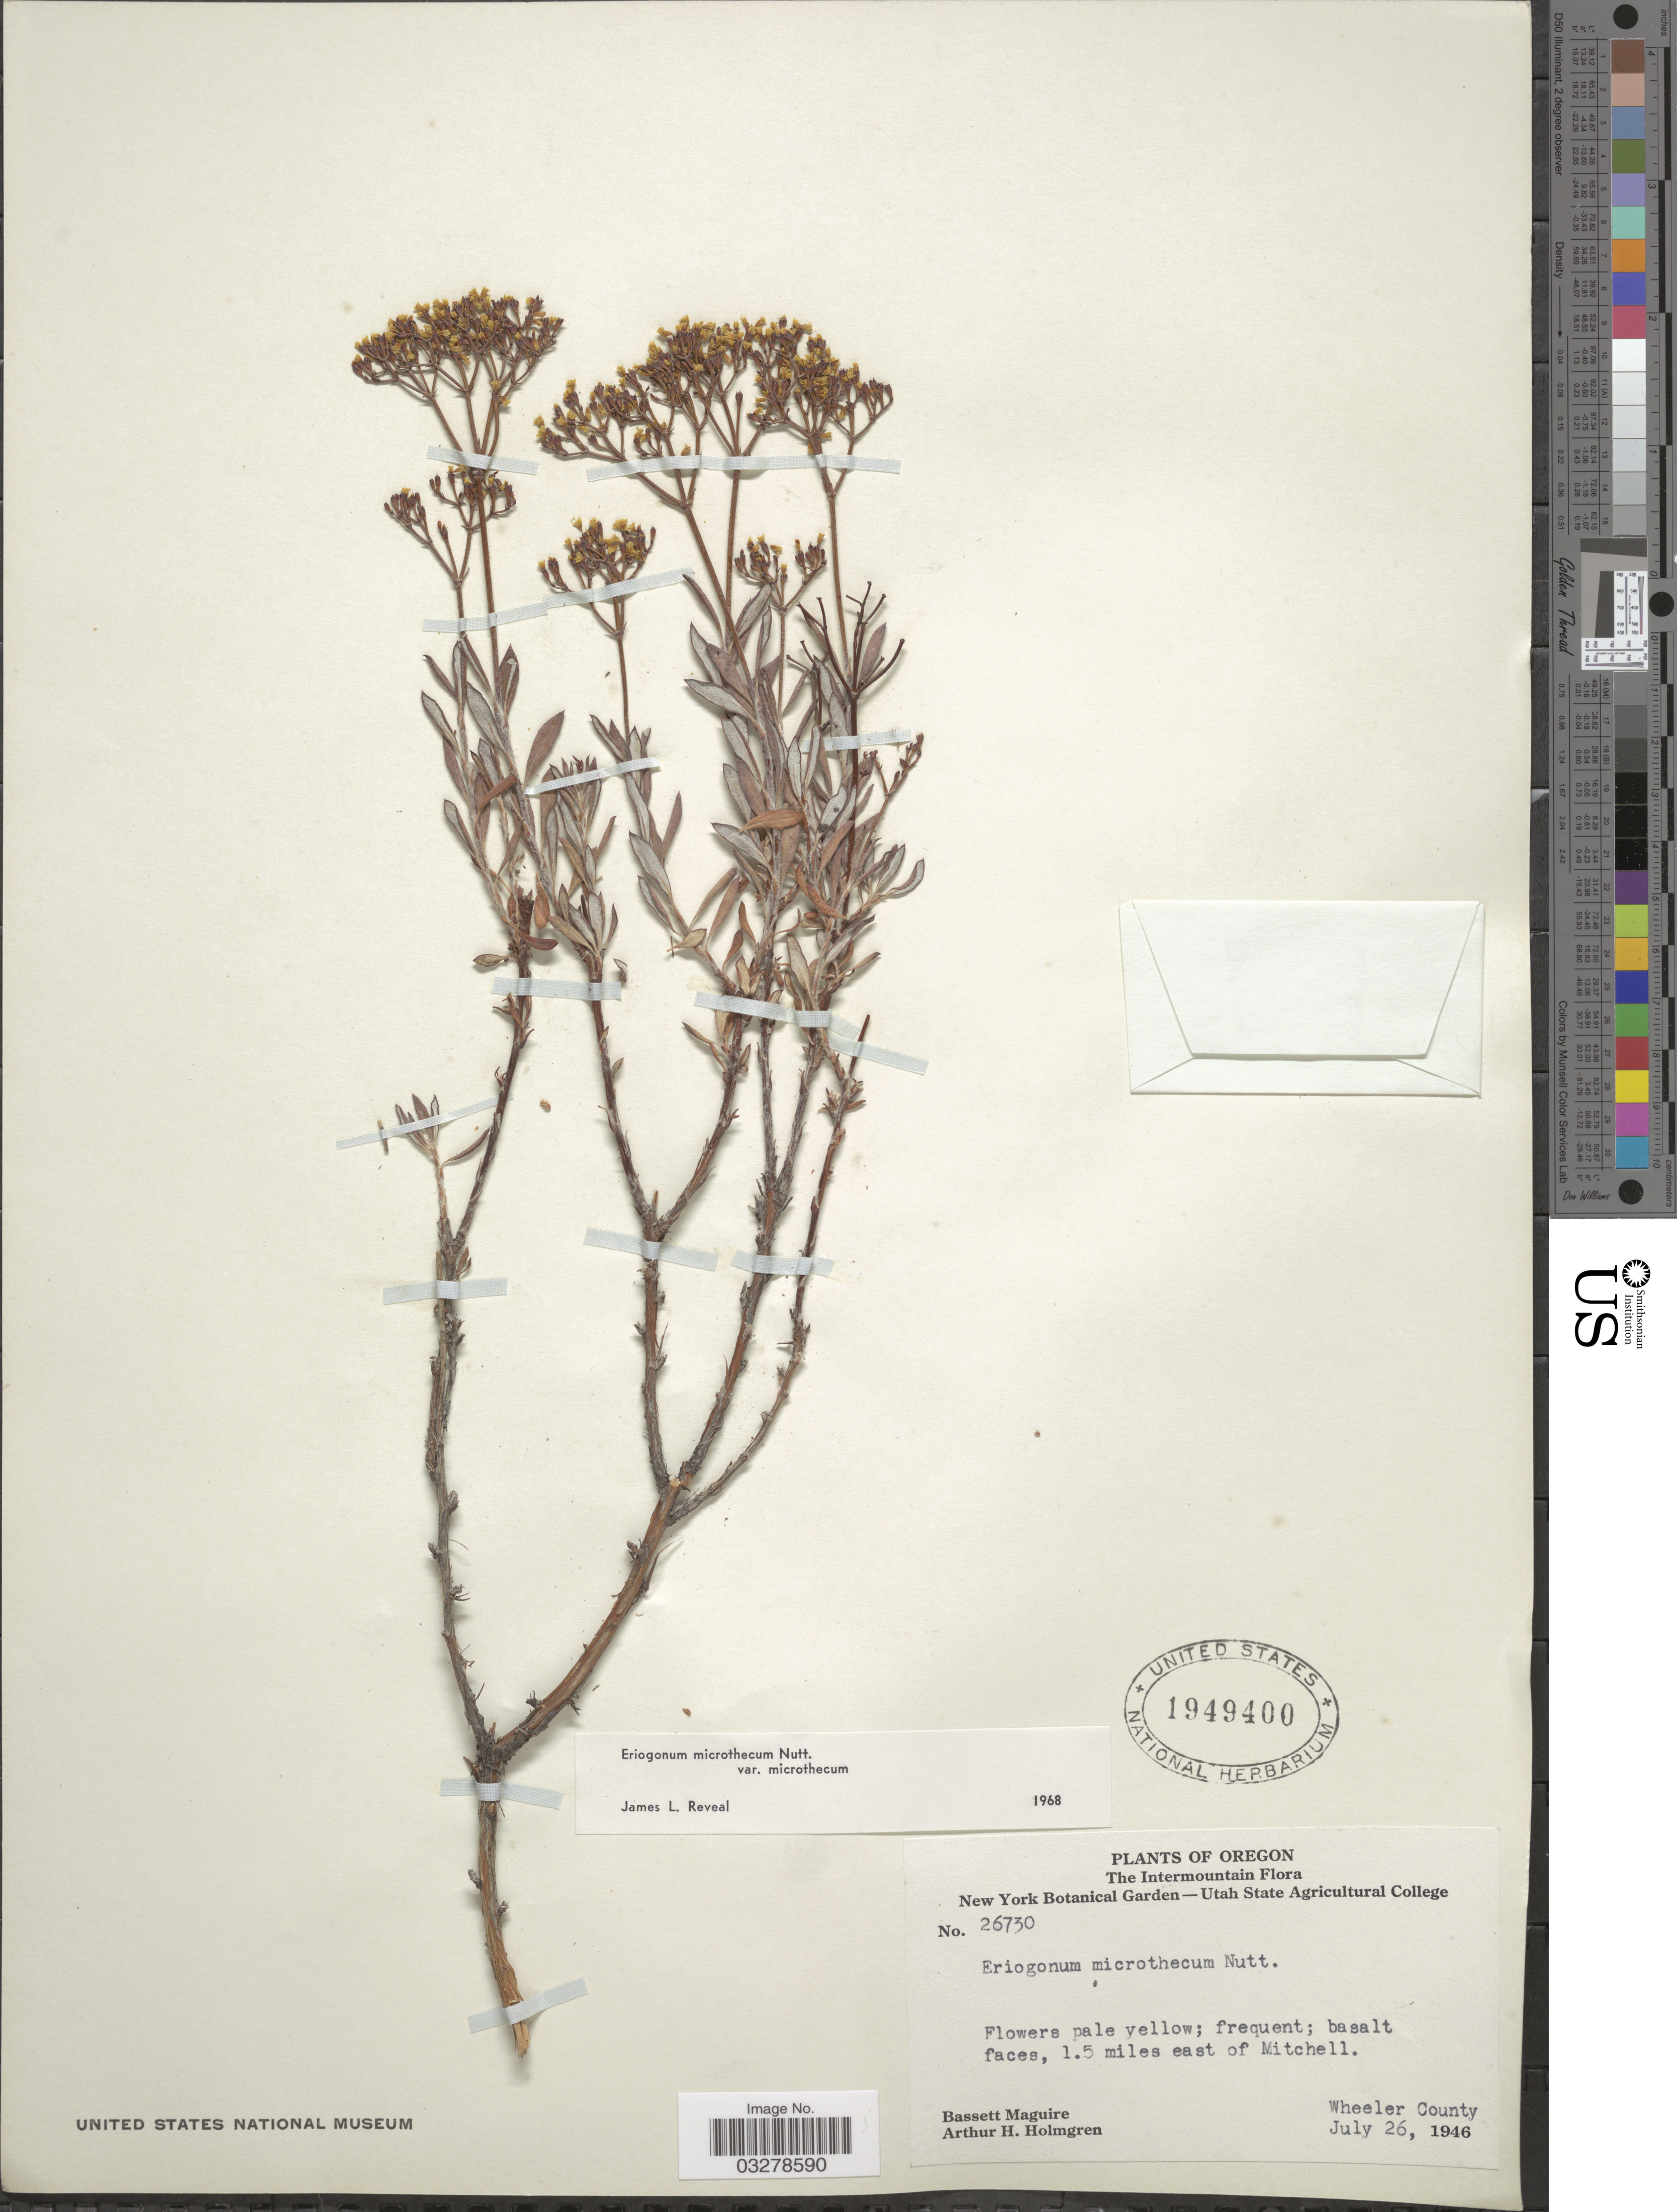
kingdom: Plantae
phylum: Tracheophyta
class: Magnoliopsida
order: Caryophyllales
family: Polygonaceae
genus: Eriogonum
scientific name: Eriogonum microtheca var. microtheca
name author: Nutt.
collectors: B. Maguire & A. H. Holmgren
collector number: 26730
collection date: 1946-07-26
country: United States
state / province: Oregon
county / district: Wheeler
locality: The Intermountain. 1.5 miles east of Mitchell. Wheeler County.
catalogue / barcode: US 1949400